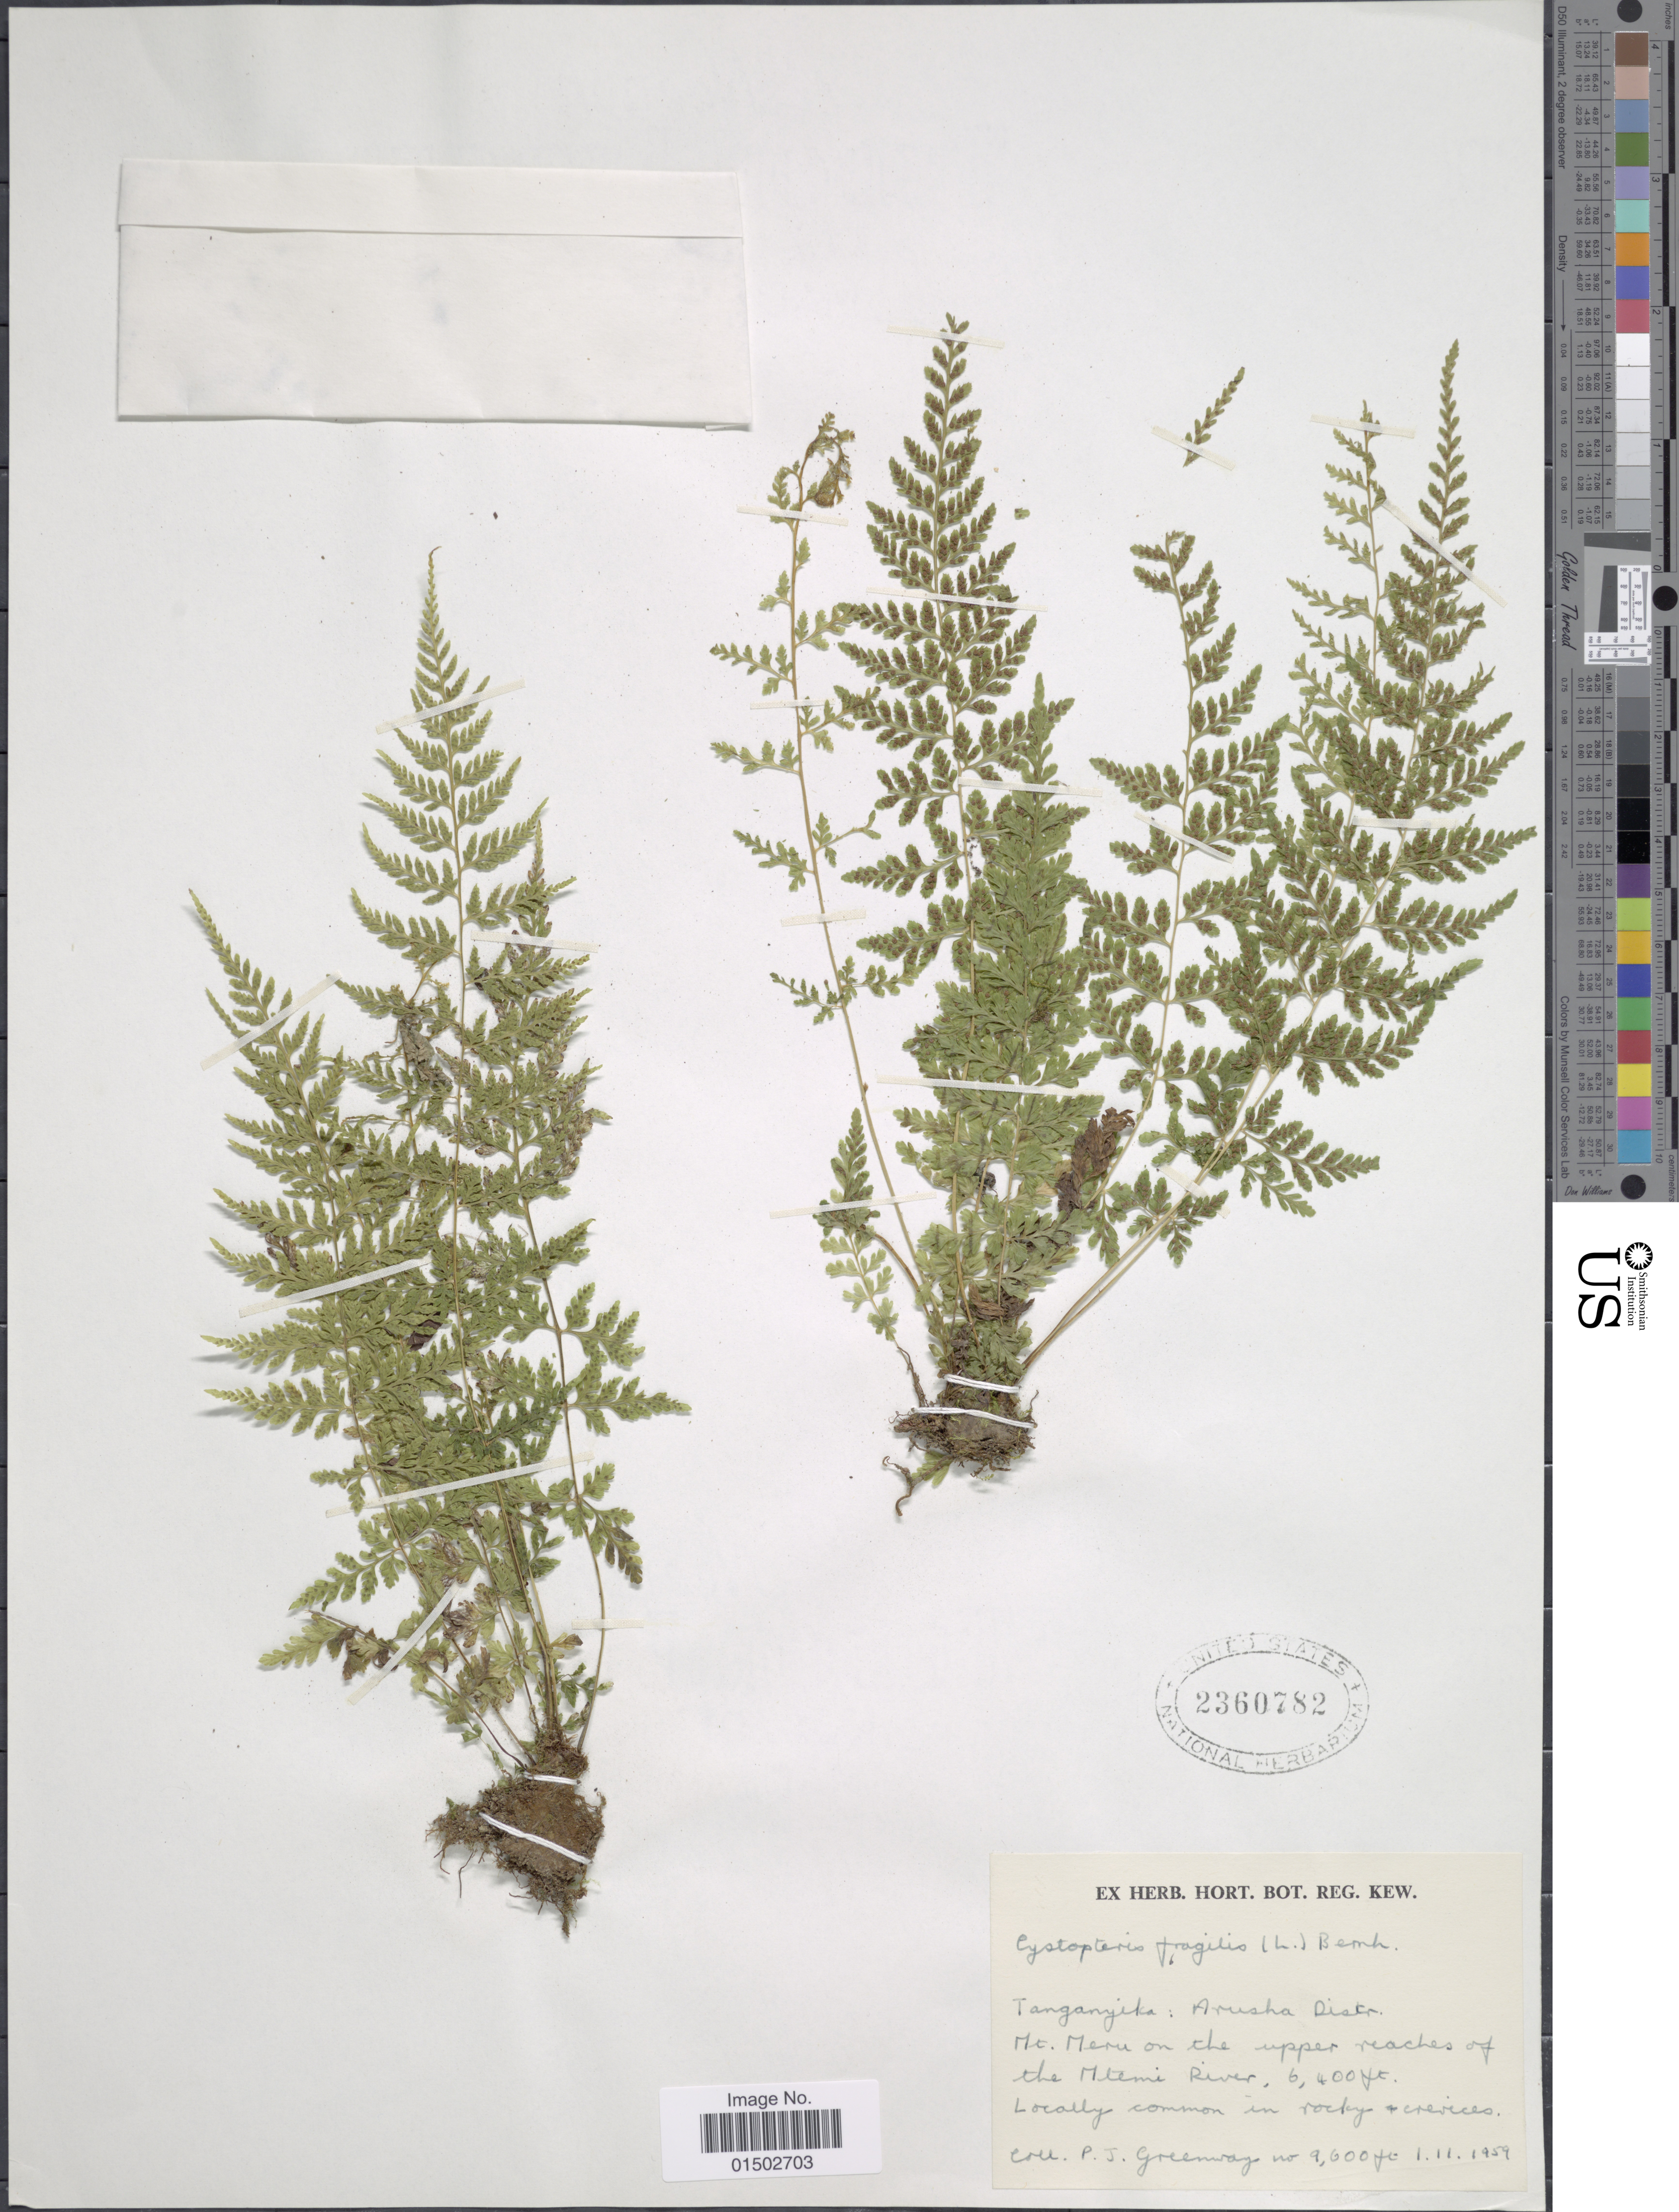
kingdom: Plantae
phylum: Tracheophyta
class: Polypodiopsida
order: Polypodiales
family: Cystopteridaceae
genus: Cystopteris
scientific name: Cystopteris fragilis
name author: (L.) Bernh.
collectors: P. J. Greenway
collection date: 1959-11-01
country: Tanzania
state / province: Arusha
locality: Tanganyika, Mt Meru on the upper reaches of the Mtemi River.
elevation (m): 1951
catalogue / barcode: US 2360782